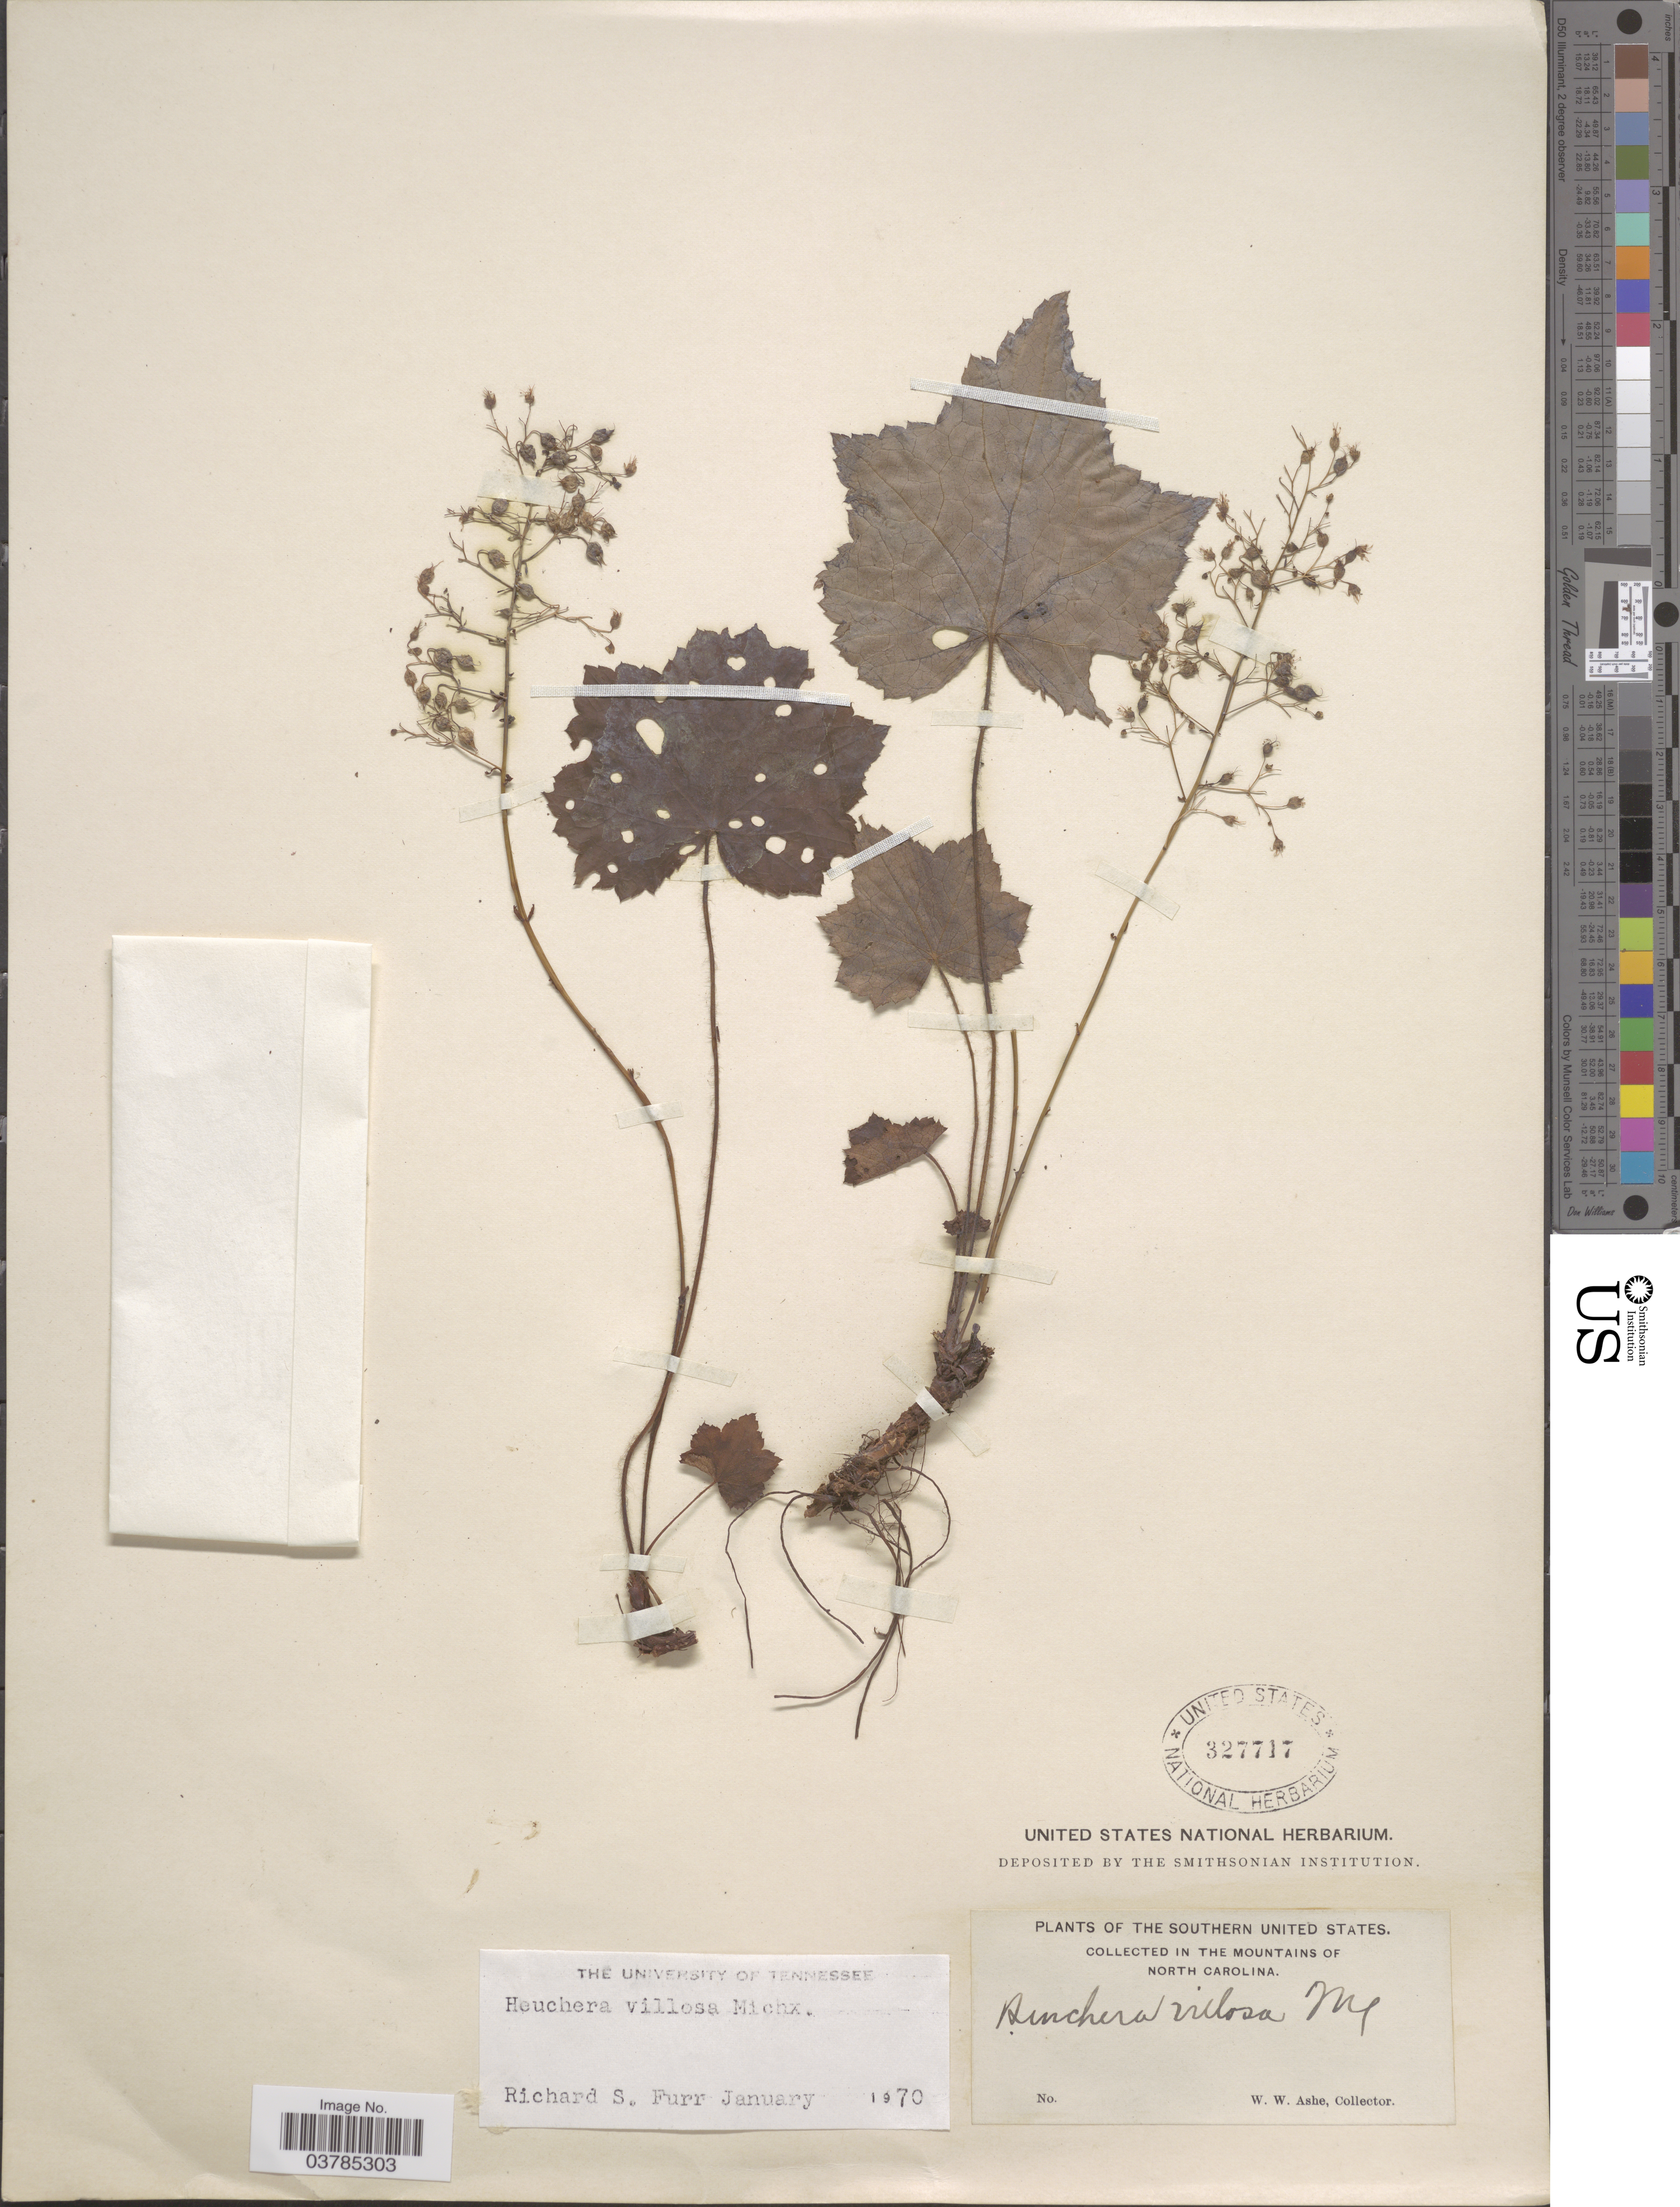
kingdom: Plantae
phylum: Tracheophyta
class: Magnoliopsida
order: Saxifragales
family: Saxifragaceae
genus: Heuchera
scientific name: Heuchera villosa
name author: Michx.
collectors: W. W. Ashe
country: United States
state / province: North Carolina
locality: The Southern United States. In the mountains of North Carolina.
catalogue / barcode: US 327717